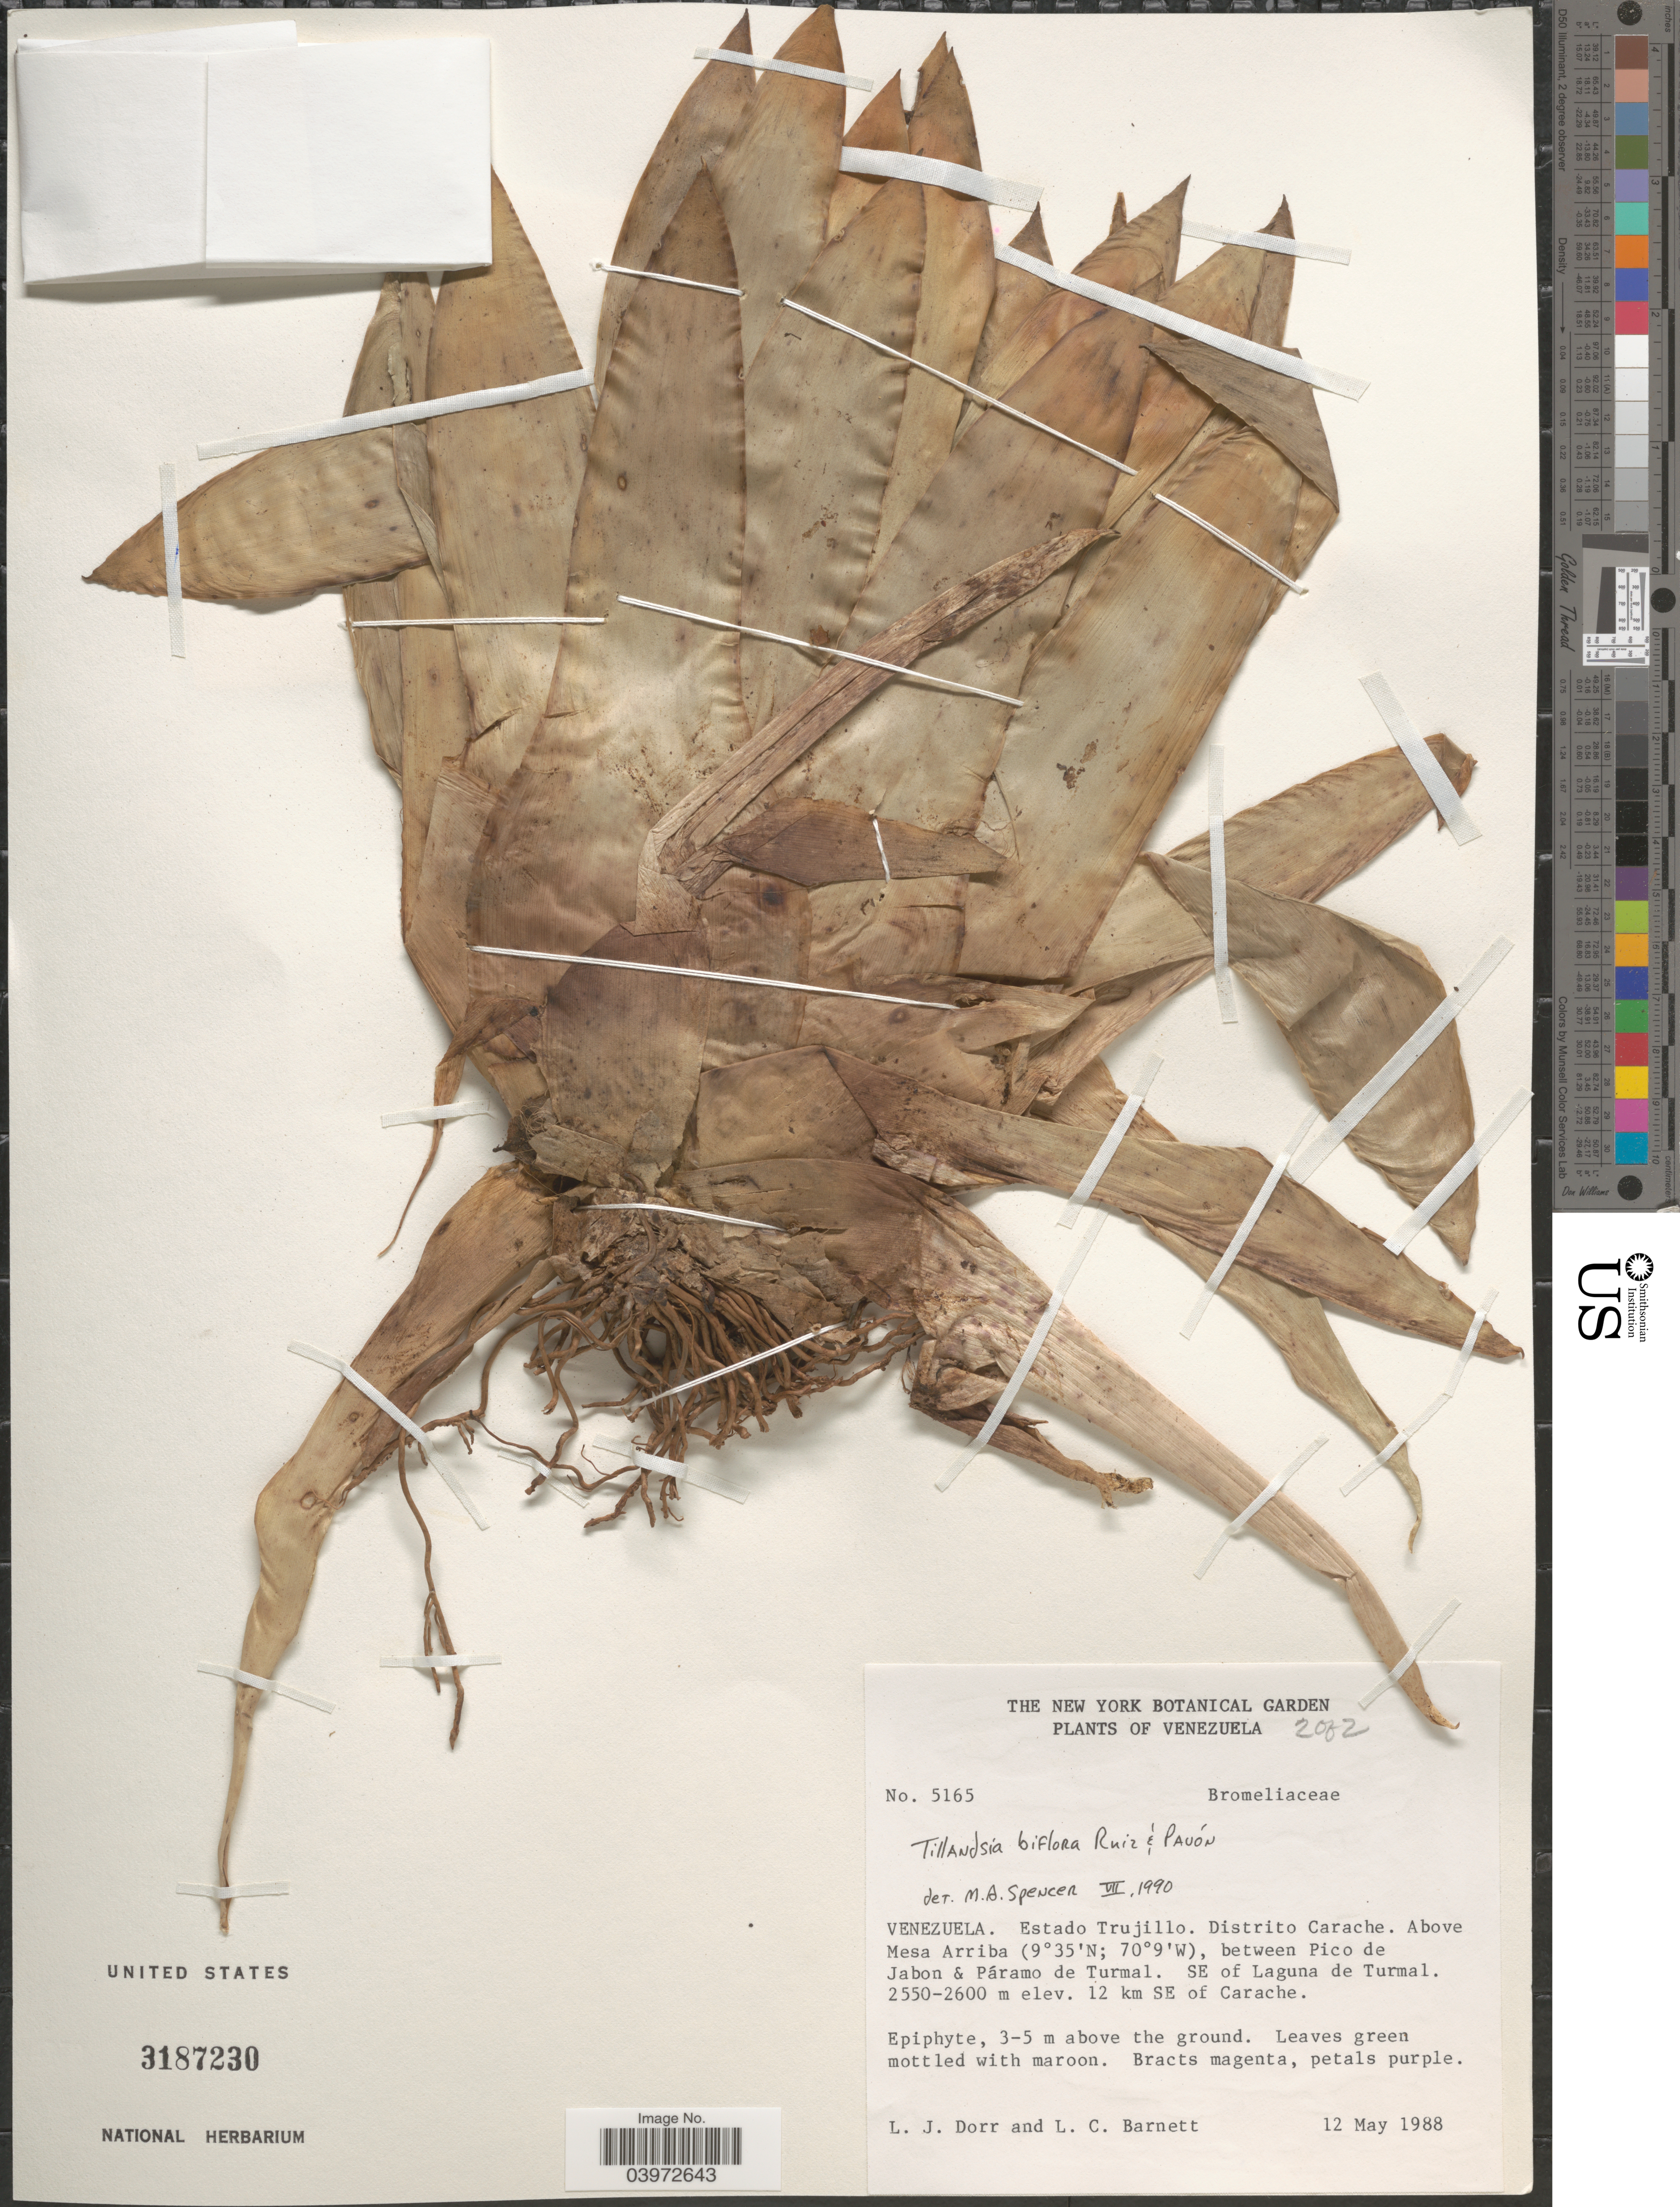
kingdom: Plantae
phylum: Tracheophyta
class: Liliopsida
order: Poales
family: Bromeliaceae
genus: Tillandsia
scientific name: Tillandsia biflora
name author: Ruiz & Pav.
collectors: L. J. Dorr & L. C. Barnett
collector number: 5165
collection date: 1988-05-12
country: Venezuela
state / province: Trujillo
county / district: Carache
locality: Above Mesa Arriba, between Pico de Jabon & Páramo de Turmal. SE of Laguna de Turmal. 12 km SE of Carache.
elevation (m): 2550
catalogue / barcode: US 3187230